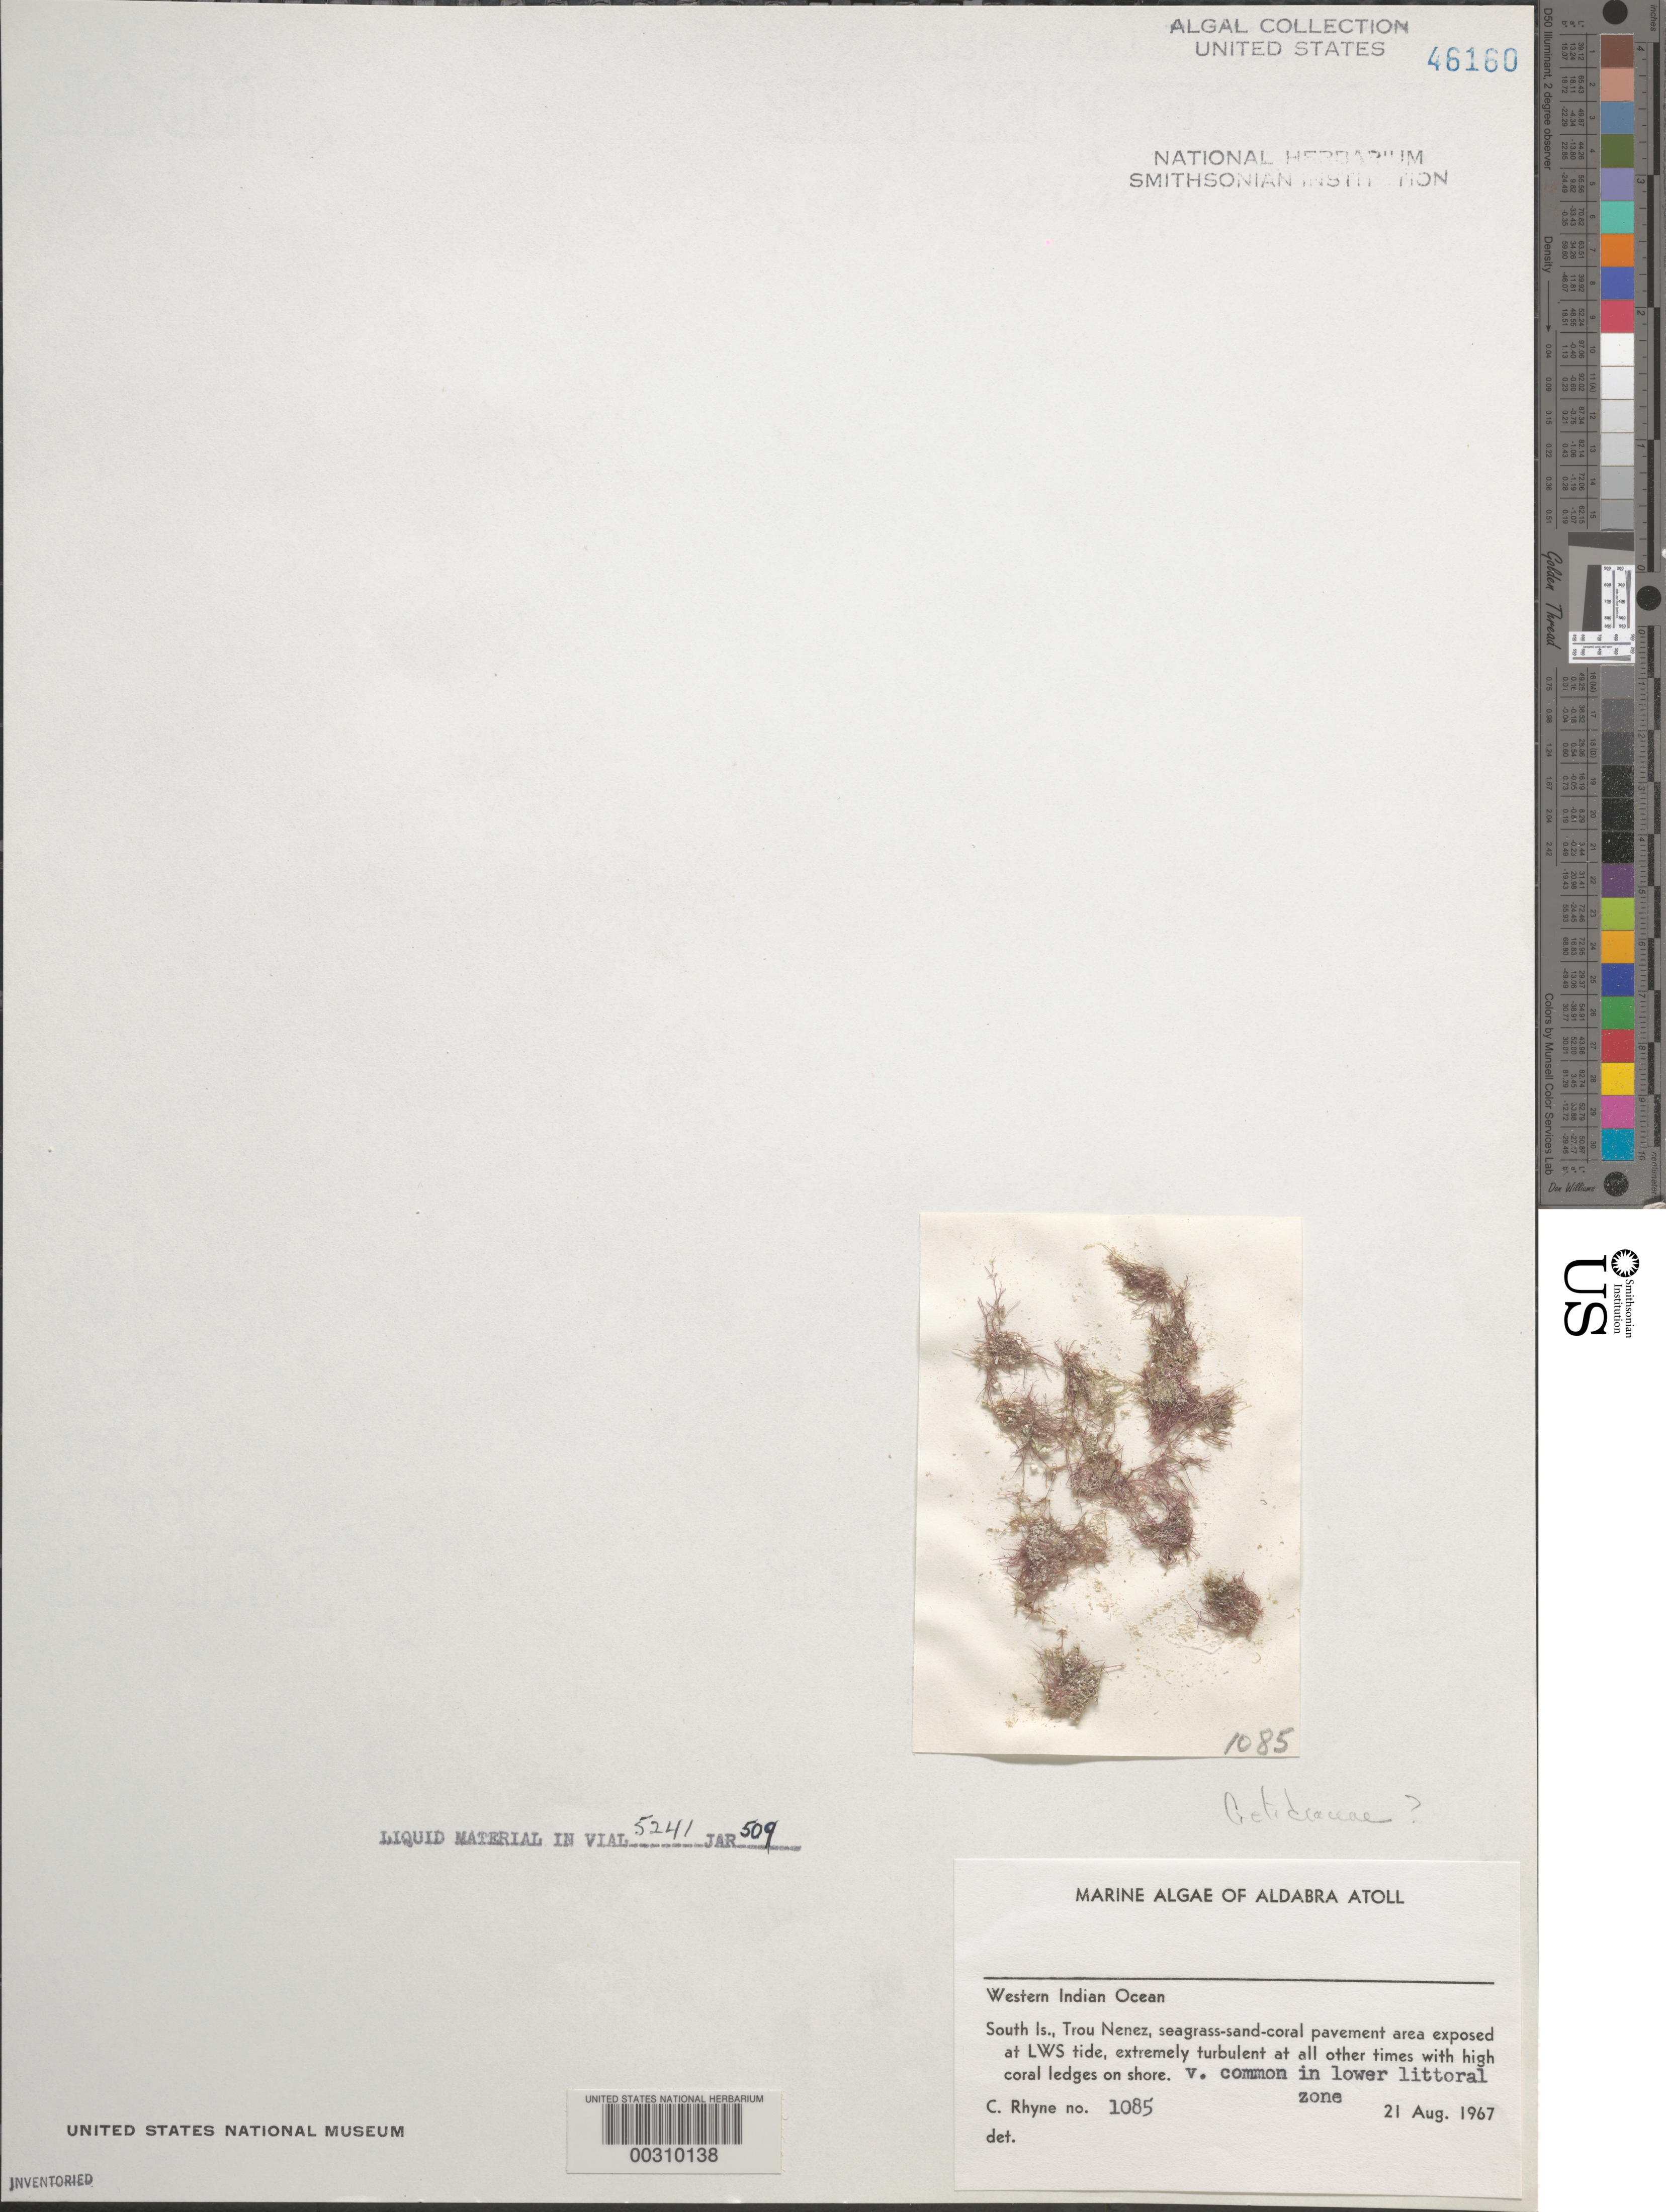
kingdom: Plantae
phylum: Rhodophyta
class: Florideophyceae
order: Gelidiales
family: Gelidiaceae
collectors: C. Rhyne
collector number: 1085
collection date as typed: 21 Aug 1967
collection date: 1967-08-21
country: Seychelles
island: Aldabra Atoll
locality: Trou Nenez, South Islet.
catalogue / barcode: US 46160